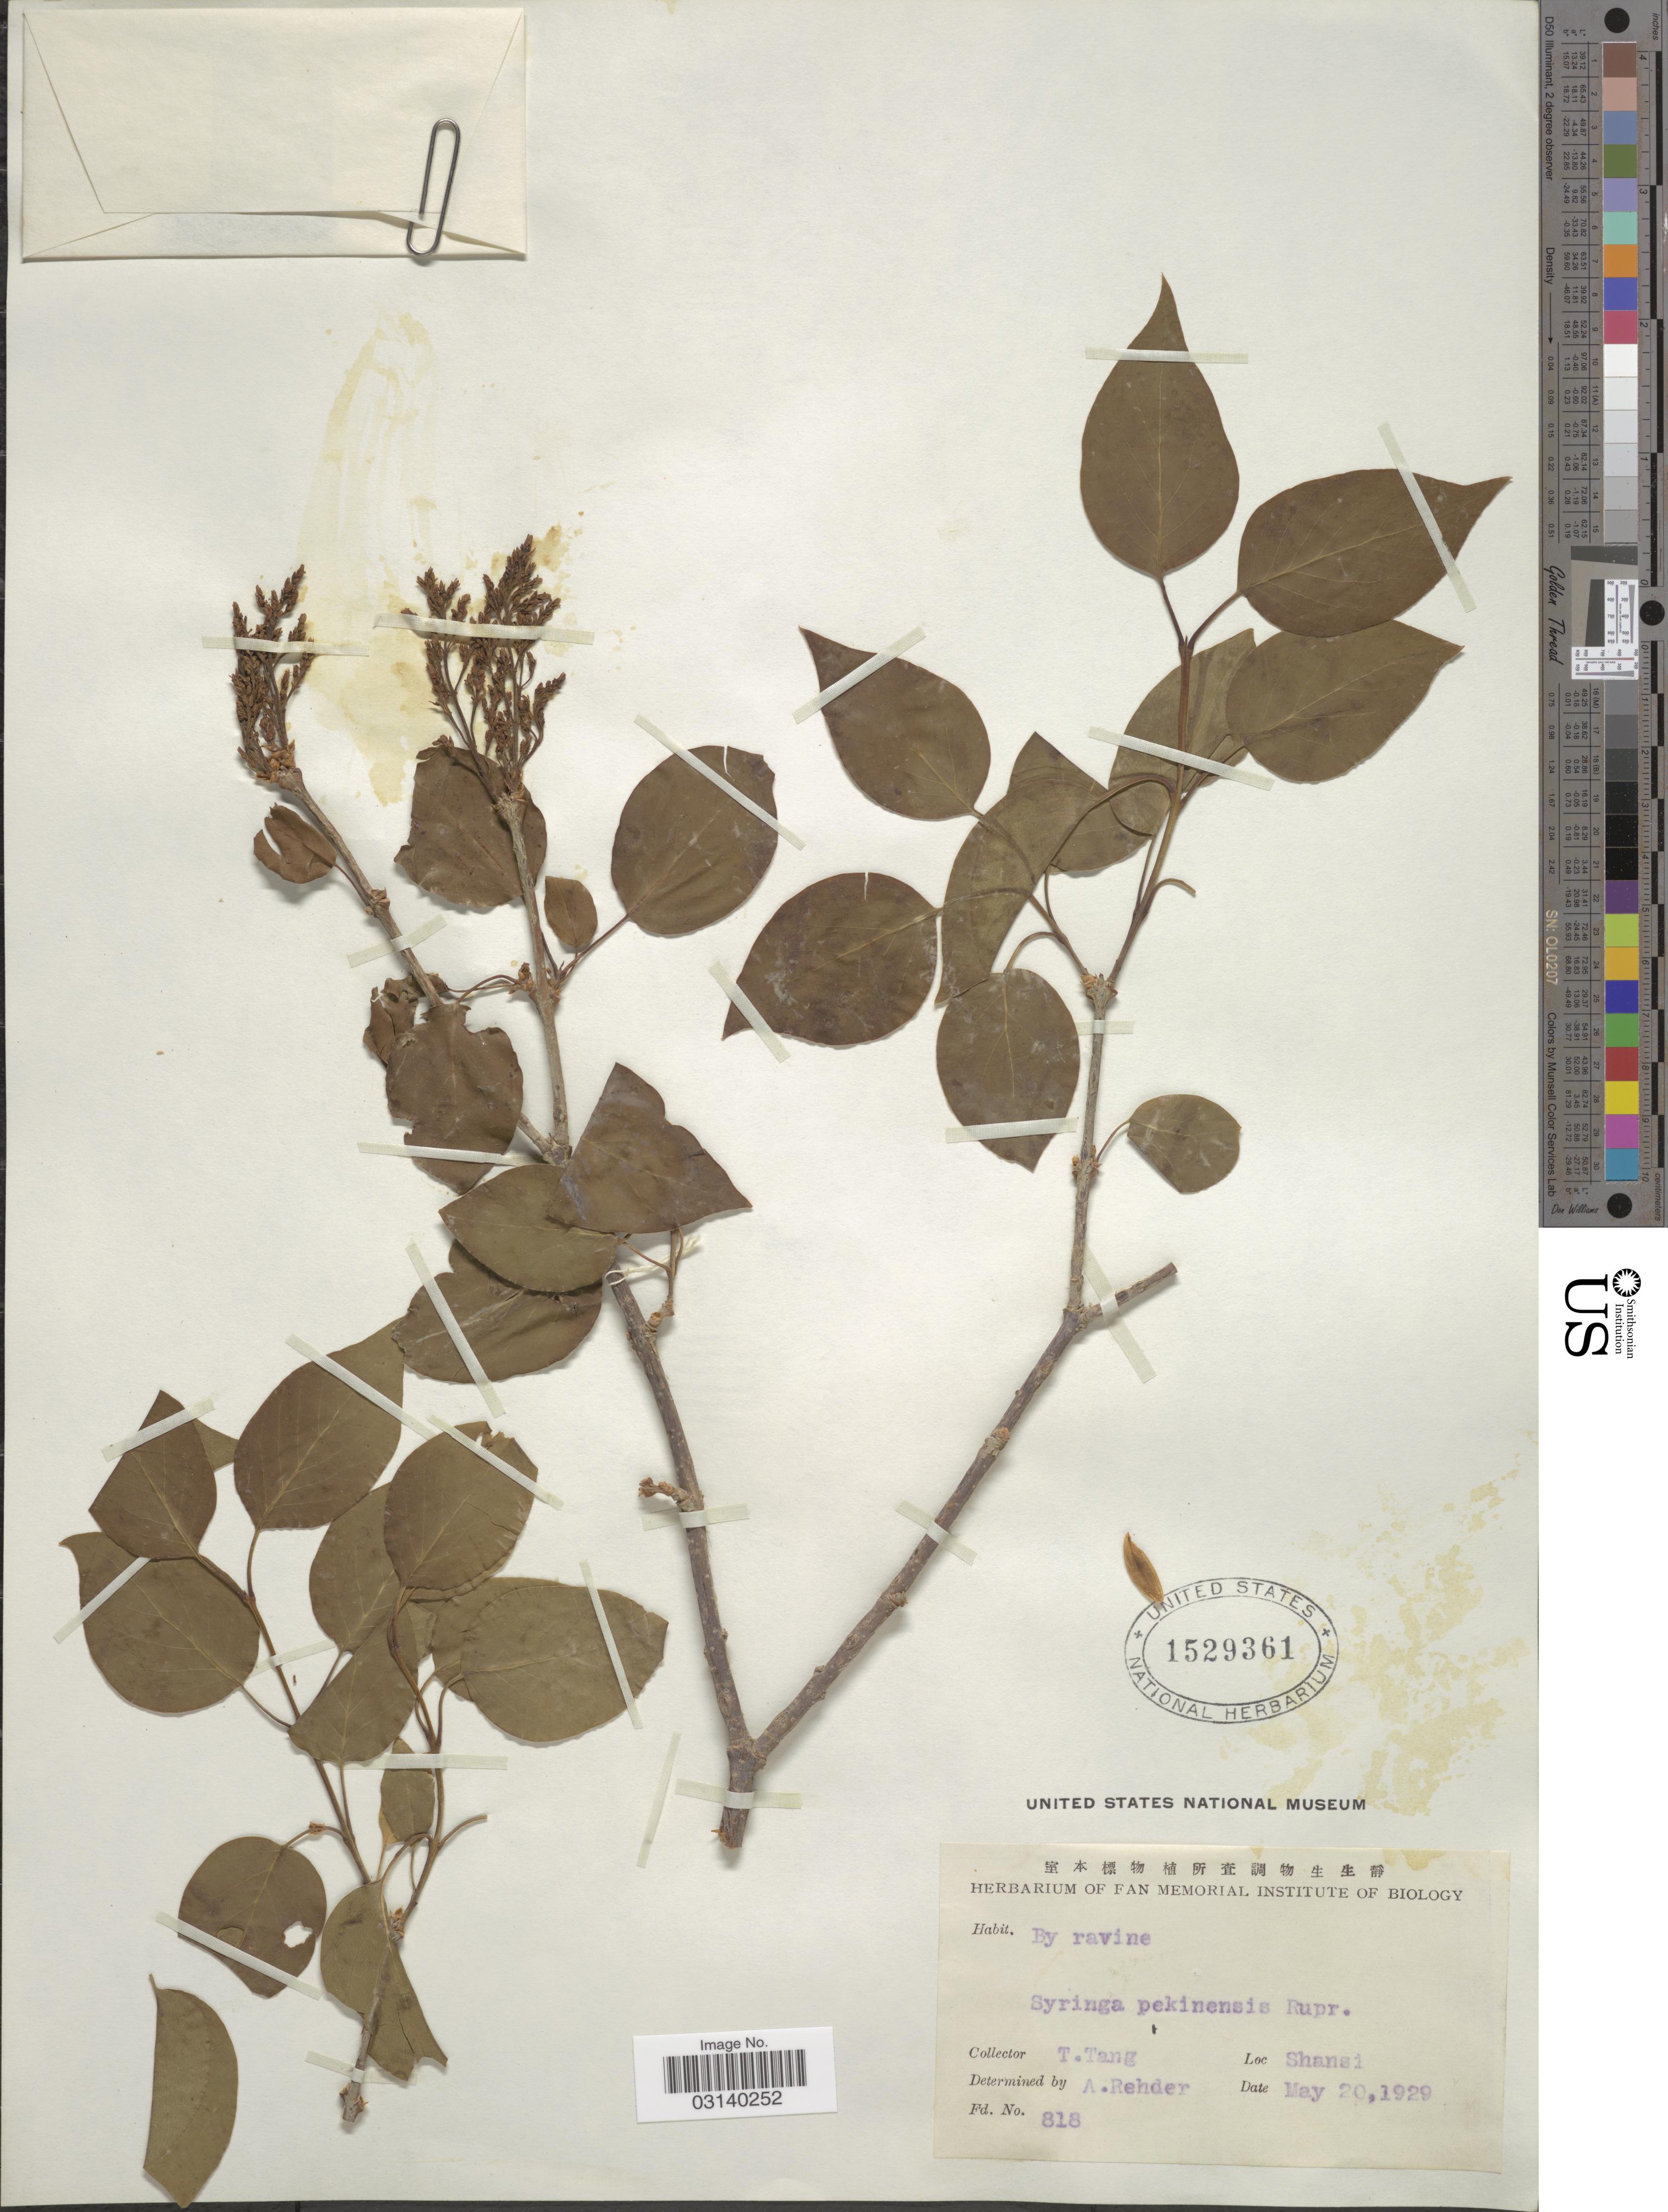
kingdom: Plantae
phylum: Tracheophyta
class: Magnoliopsida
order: Lamiales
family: Oleaceae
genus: Syringa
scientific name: Syringa pekinensis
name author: Rupr.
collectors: T. Tang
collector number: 818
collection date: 1929-05-20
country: China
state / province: Shanxi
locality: Shansi.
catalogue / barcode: US 1529361